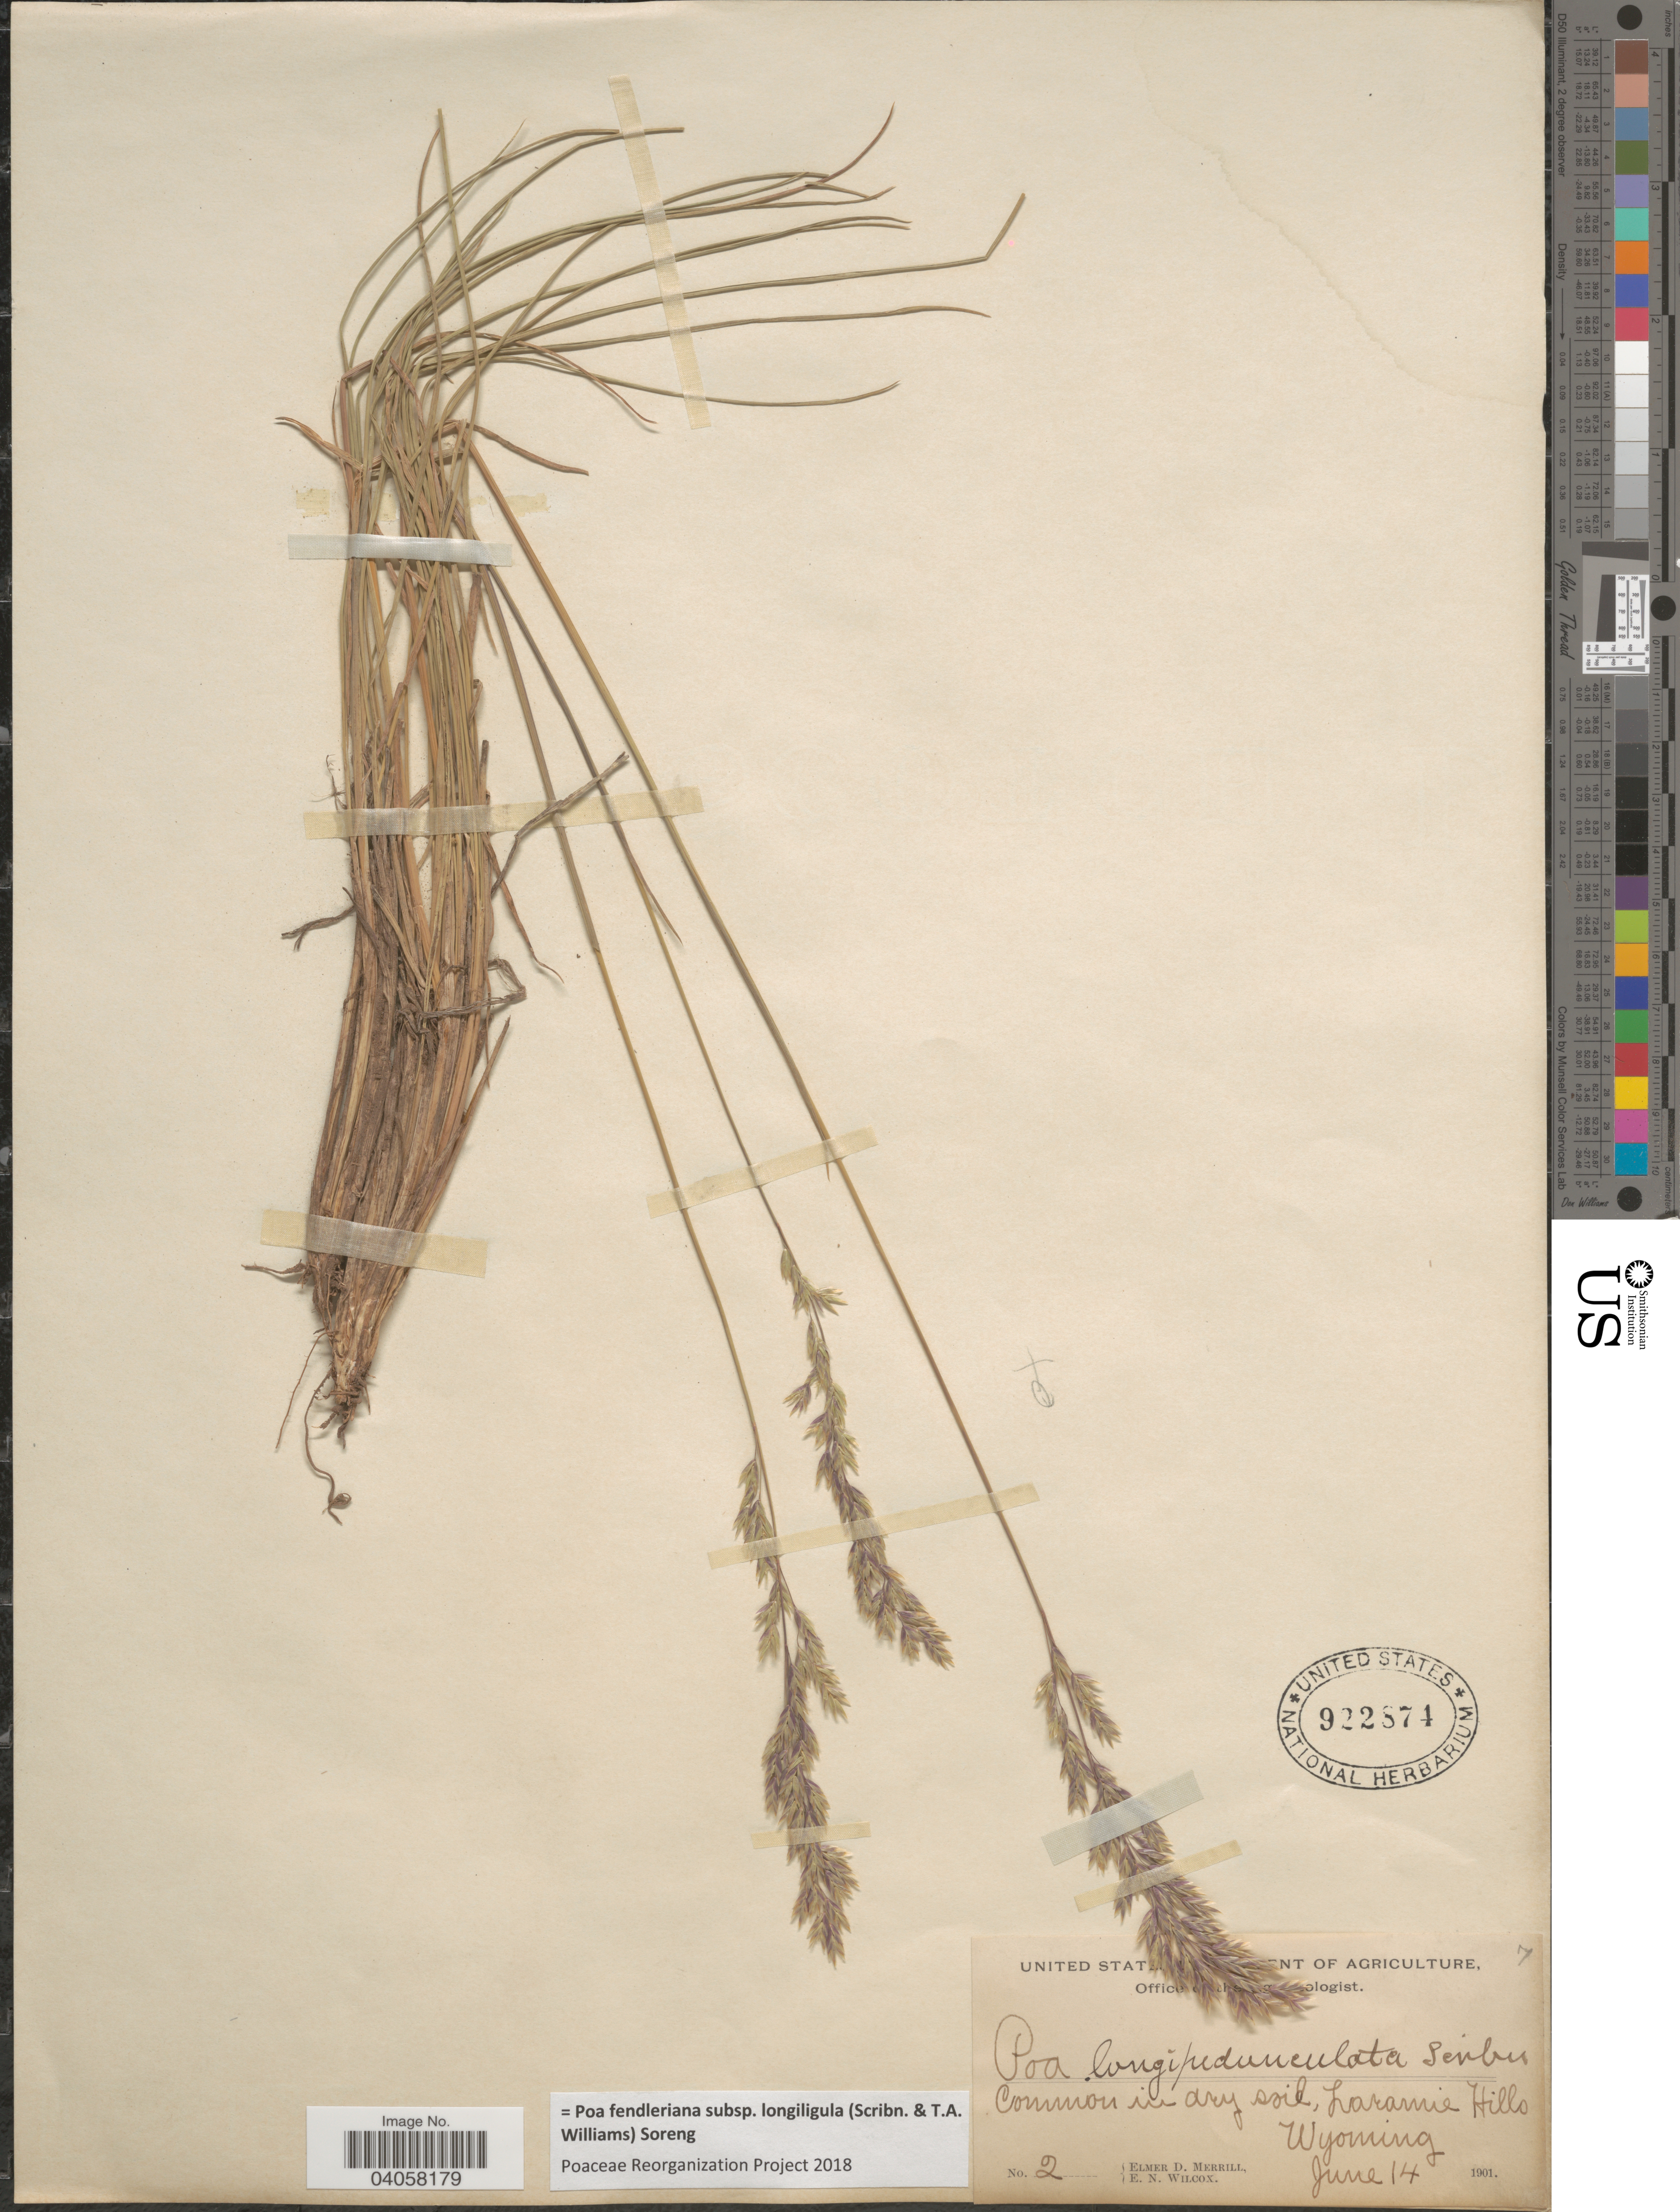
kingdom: Plantae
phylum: Tracheophyta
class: Liliopsida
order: Poales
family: Poaceae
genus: Poa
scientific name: Poa fendleriana subsp. longiligula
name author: (Scribn. & T.A. Williams) Soreng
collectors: E. Wilcox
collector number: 2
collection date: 1901-06-14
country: United States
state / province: Wyoming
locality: Laramie Hills.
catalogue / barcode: US 922874